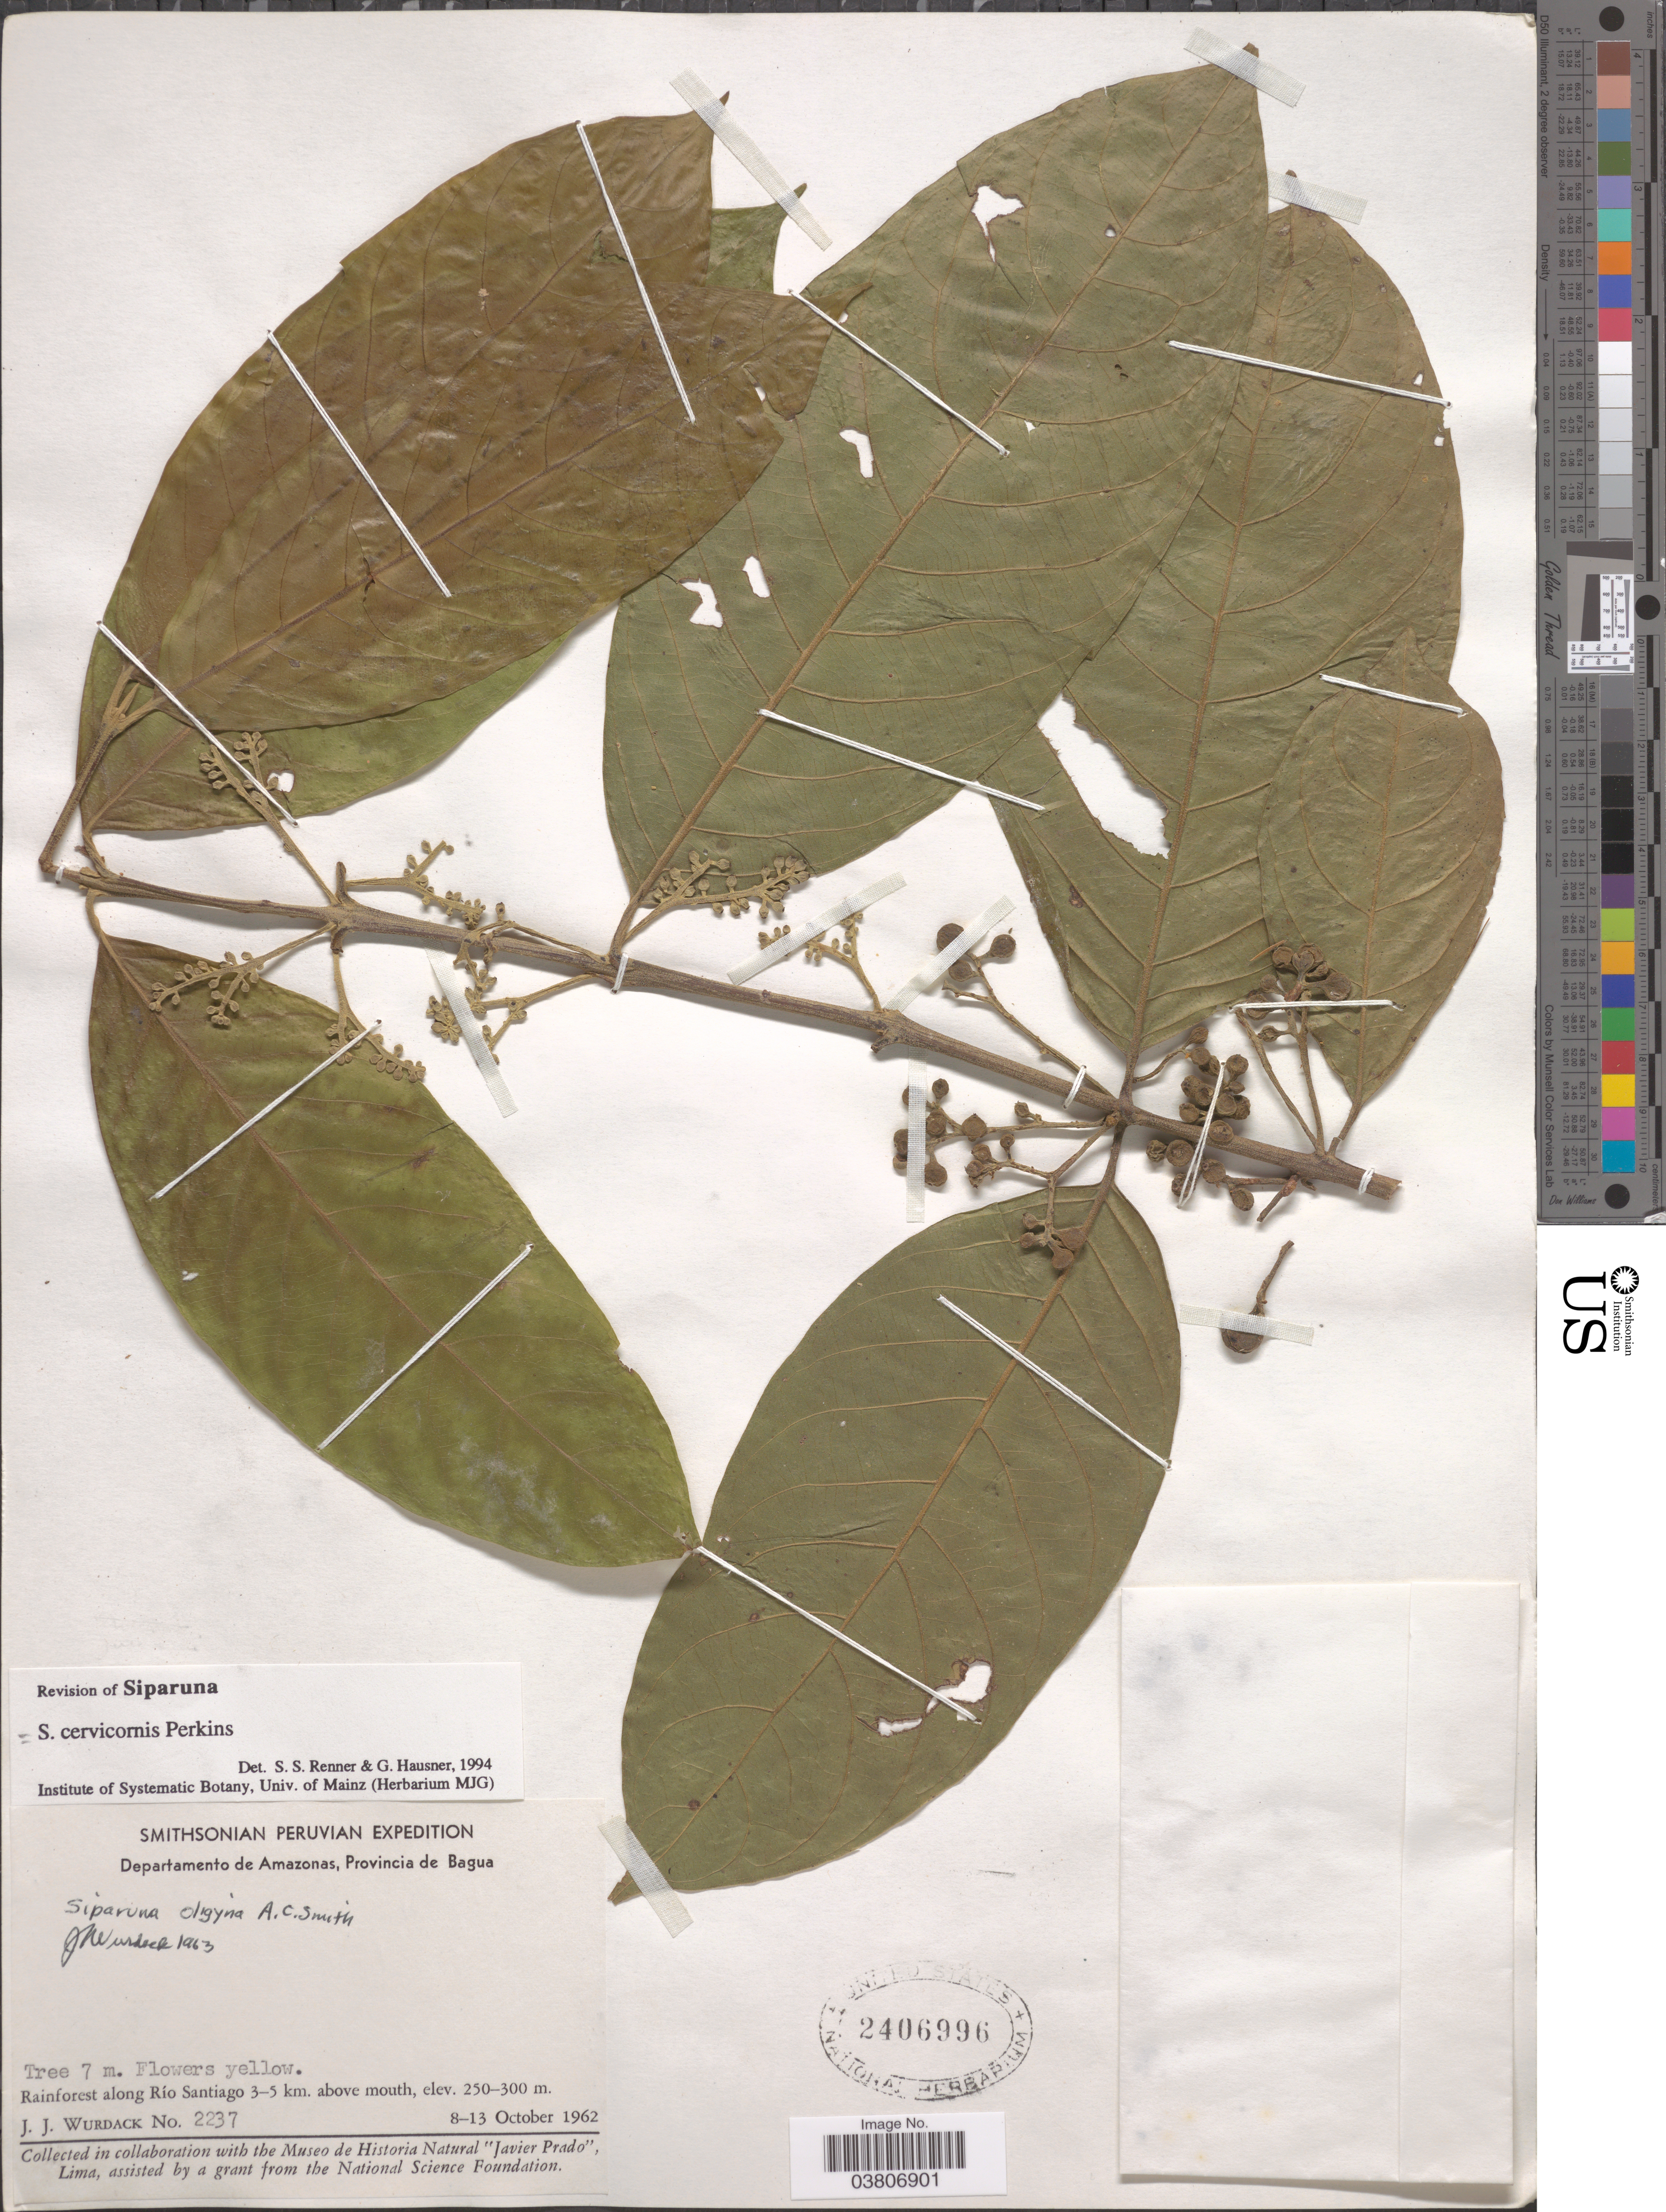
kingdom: Plantae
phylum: Tracheophyta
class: Magnoliopsida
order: Laurales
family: Siparunaceae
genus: Siparuna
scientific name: Siparuna cervicornis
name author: Perkins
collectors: J. J. Wurdack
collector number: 2237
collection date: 1962-10-08/1962-10-13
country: Peru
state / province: Amazonas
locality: Departamento de Amazonas, Provincia de Bagua. Along Río Santiago 3-5 km. above mouth.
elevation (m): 250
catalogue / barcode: US 2406996